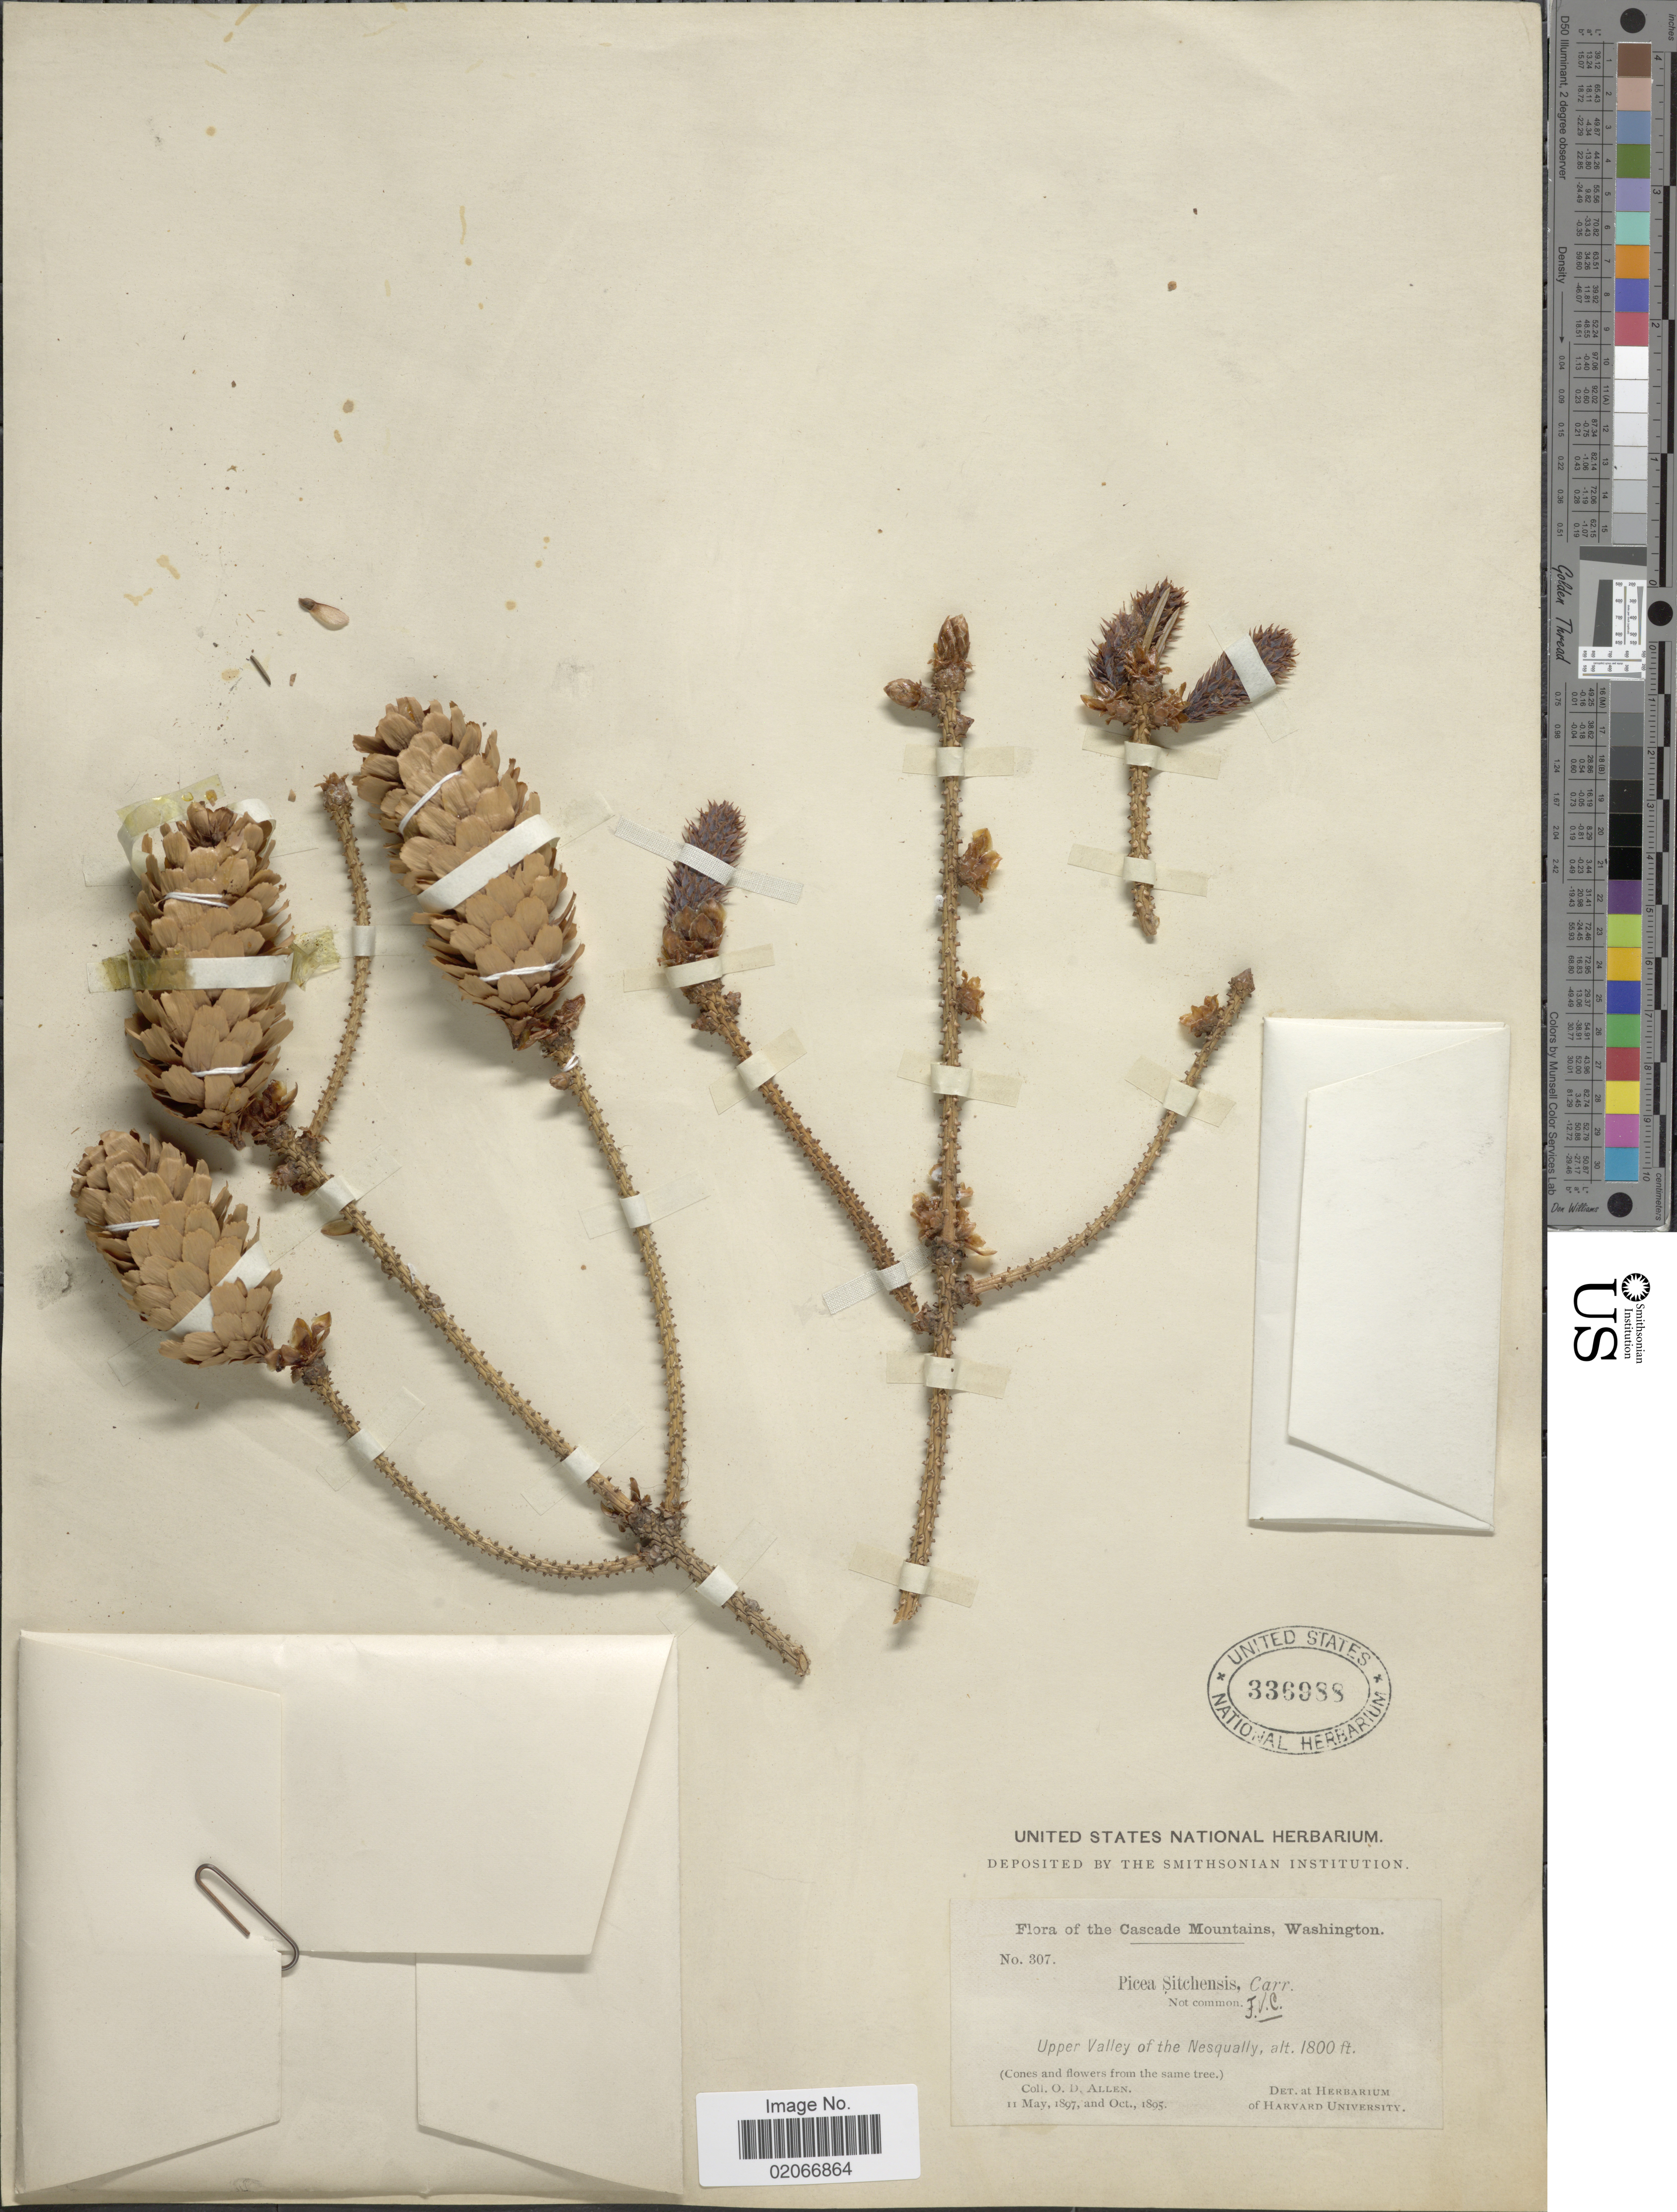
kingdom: Plantae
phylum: Tracheophyta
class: Pinopsida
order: Pinales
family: Pinaceae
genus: Picea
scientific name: Picea sitchensis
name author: (Bong.) Carrière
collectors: O. D. Allen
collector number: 307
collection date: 1895-10/1897-05-11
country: United States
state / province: Washington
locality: Cascade Mountains, Upper Valley of the Nesqually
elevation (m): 549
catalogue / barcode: US 336988